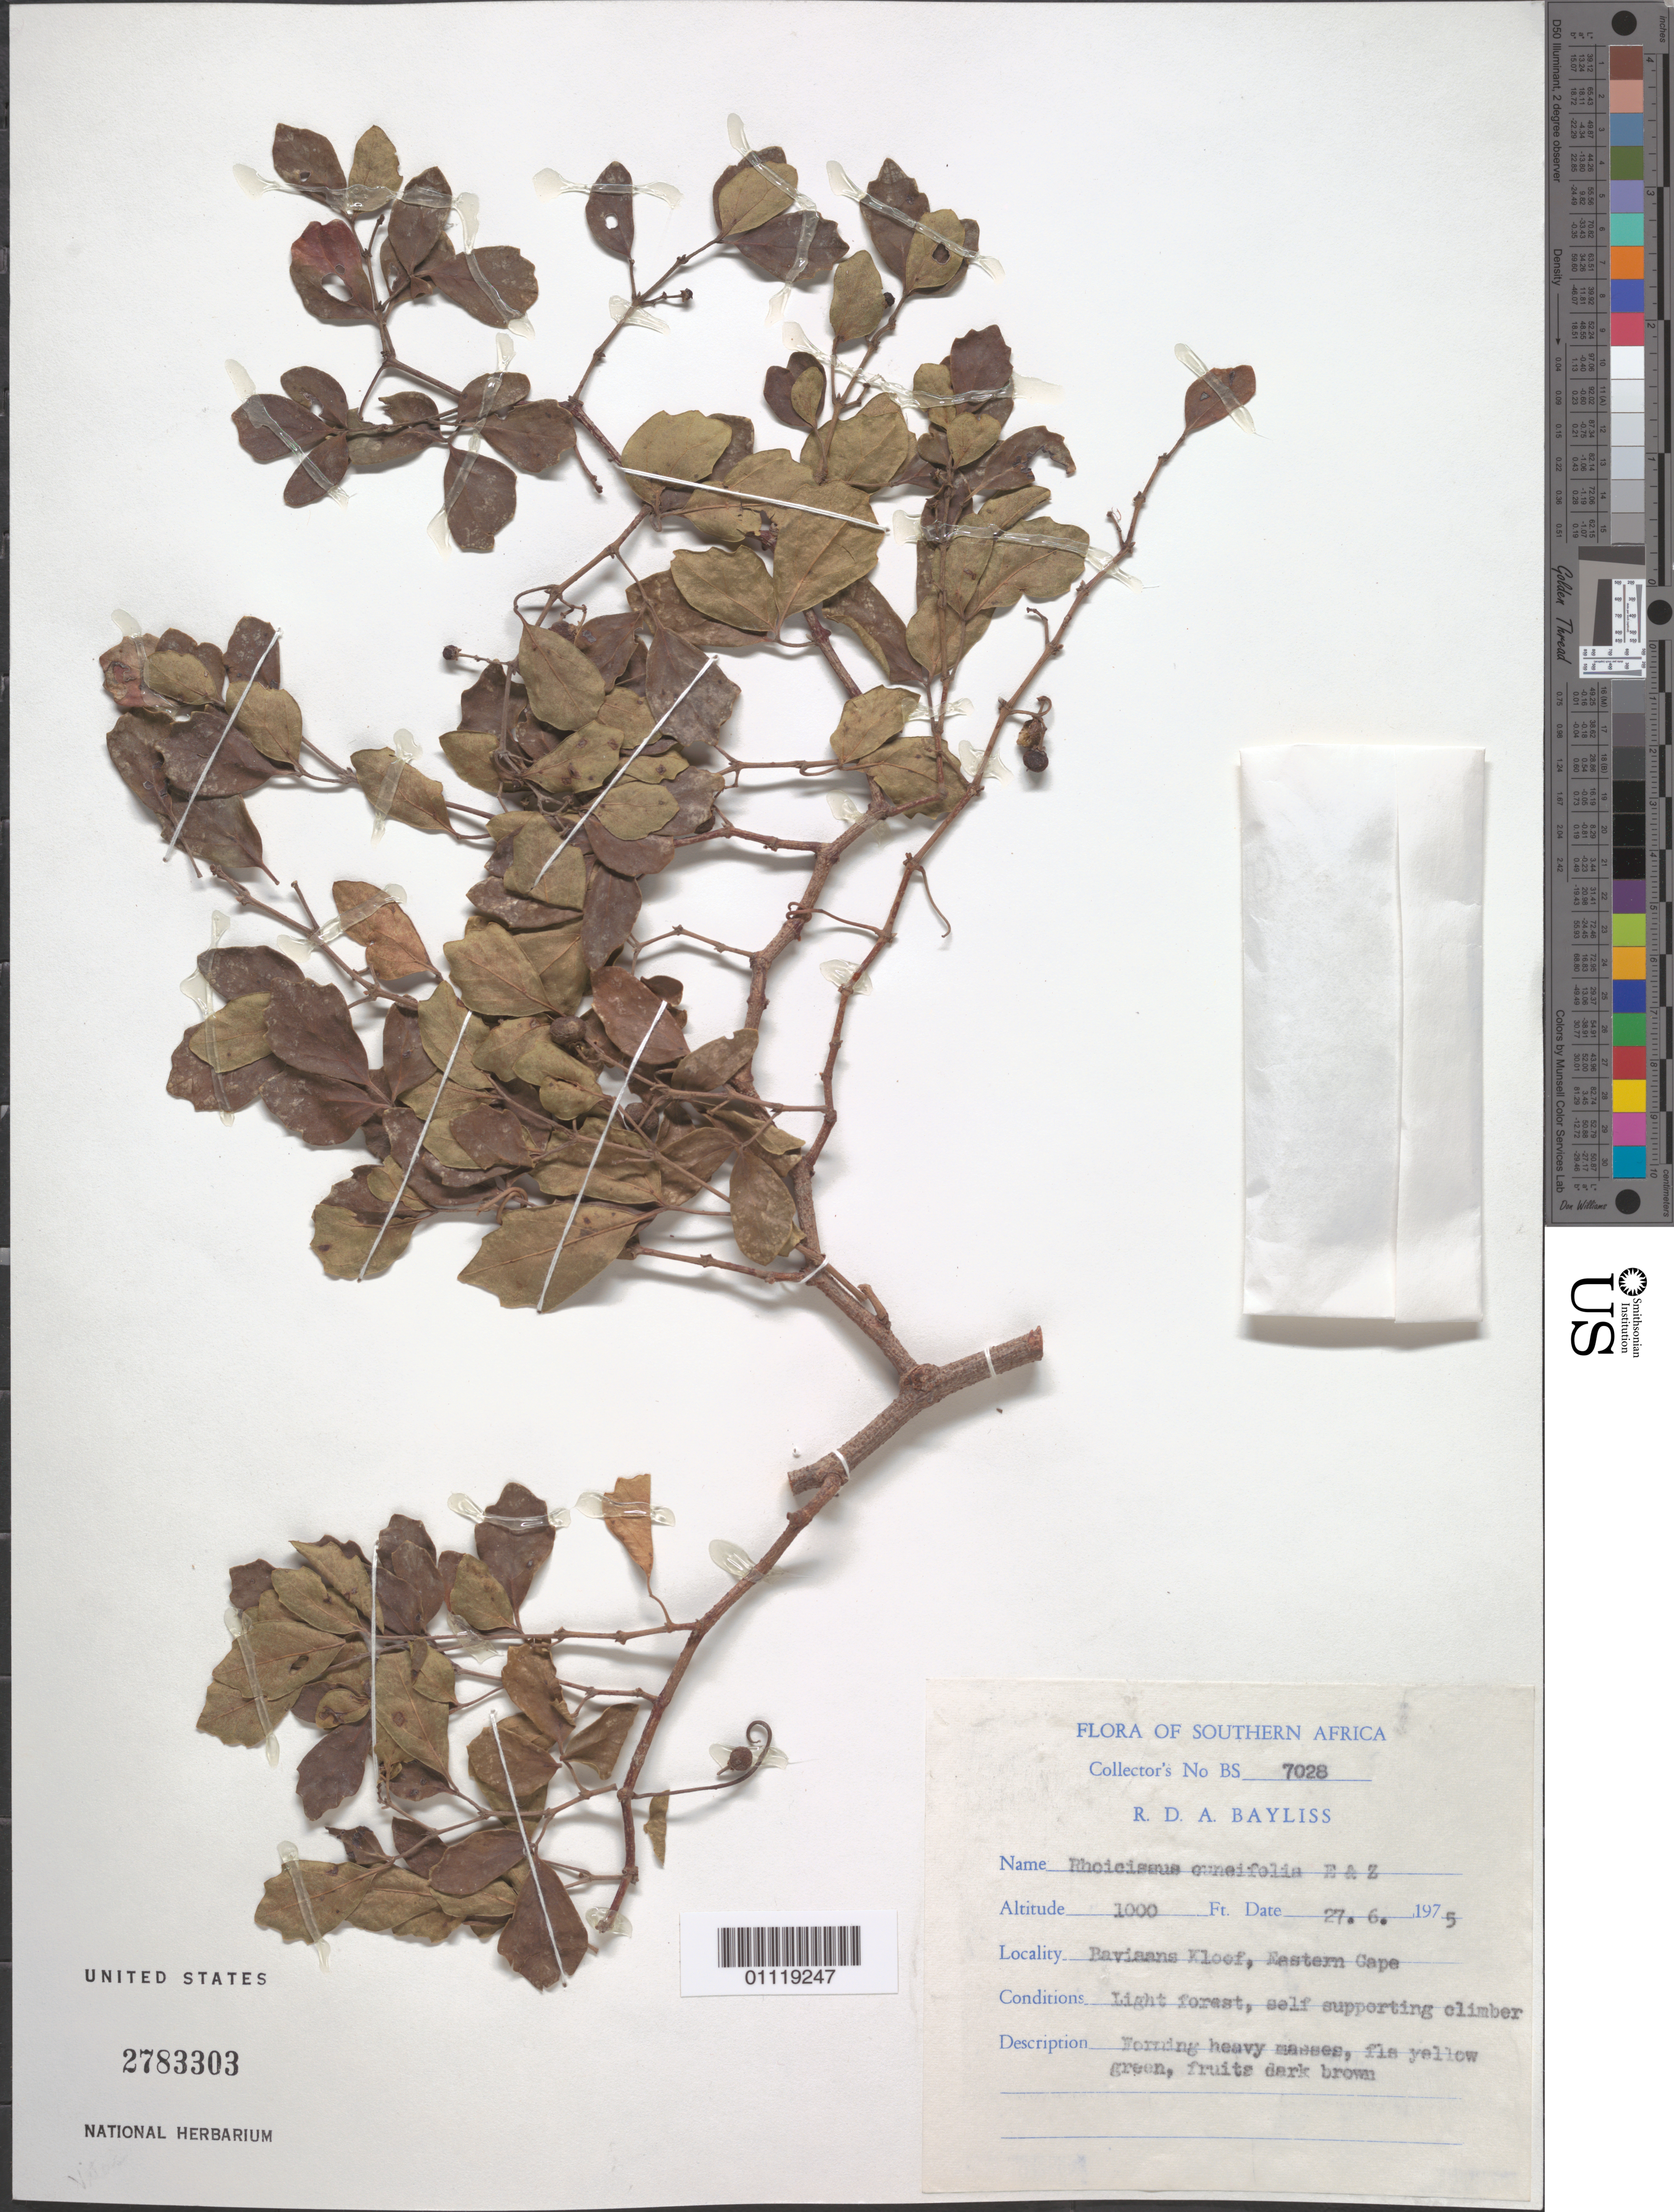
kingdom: Plantae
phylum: Tracheophyta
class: Magnoliopsida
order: Vitales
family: Vitaceae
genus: Rhoicissus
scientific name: Rhoicissus tridentata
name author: (L. f.) Wild & R.B. Drumm.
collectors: R. D. Bayliss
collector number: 7028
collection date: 1975-06-27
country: South Africa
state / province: Eastern Cape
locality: Baviaanskloof.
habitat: Light forest, self supporting climber.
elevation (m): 305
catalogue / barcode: US 2783303